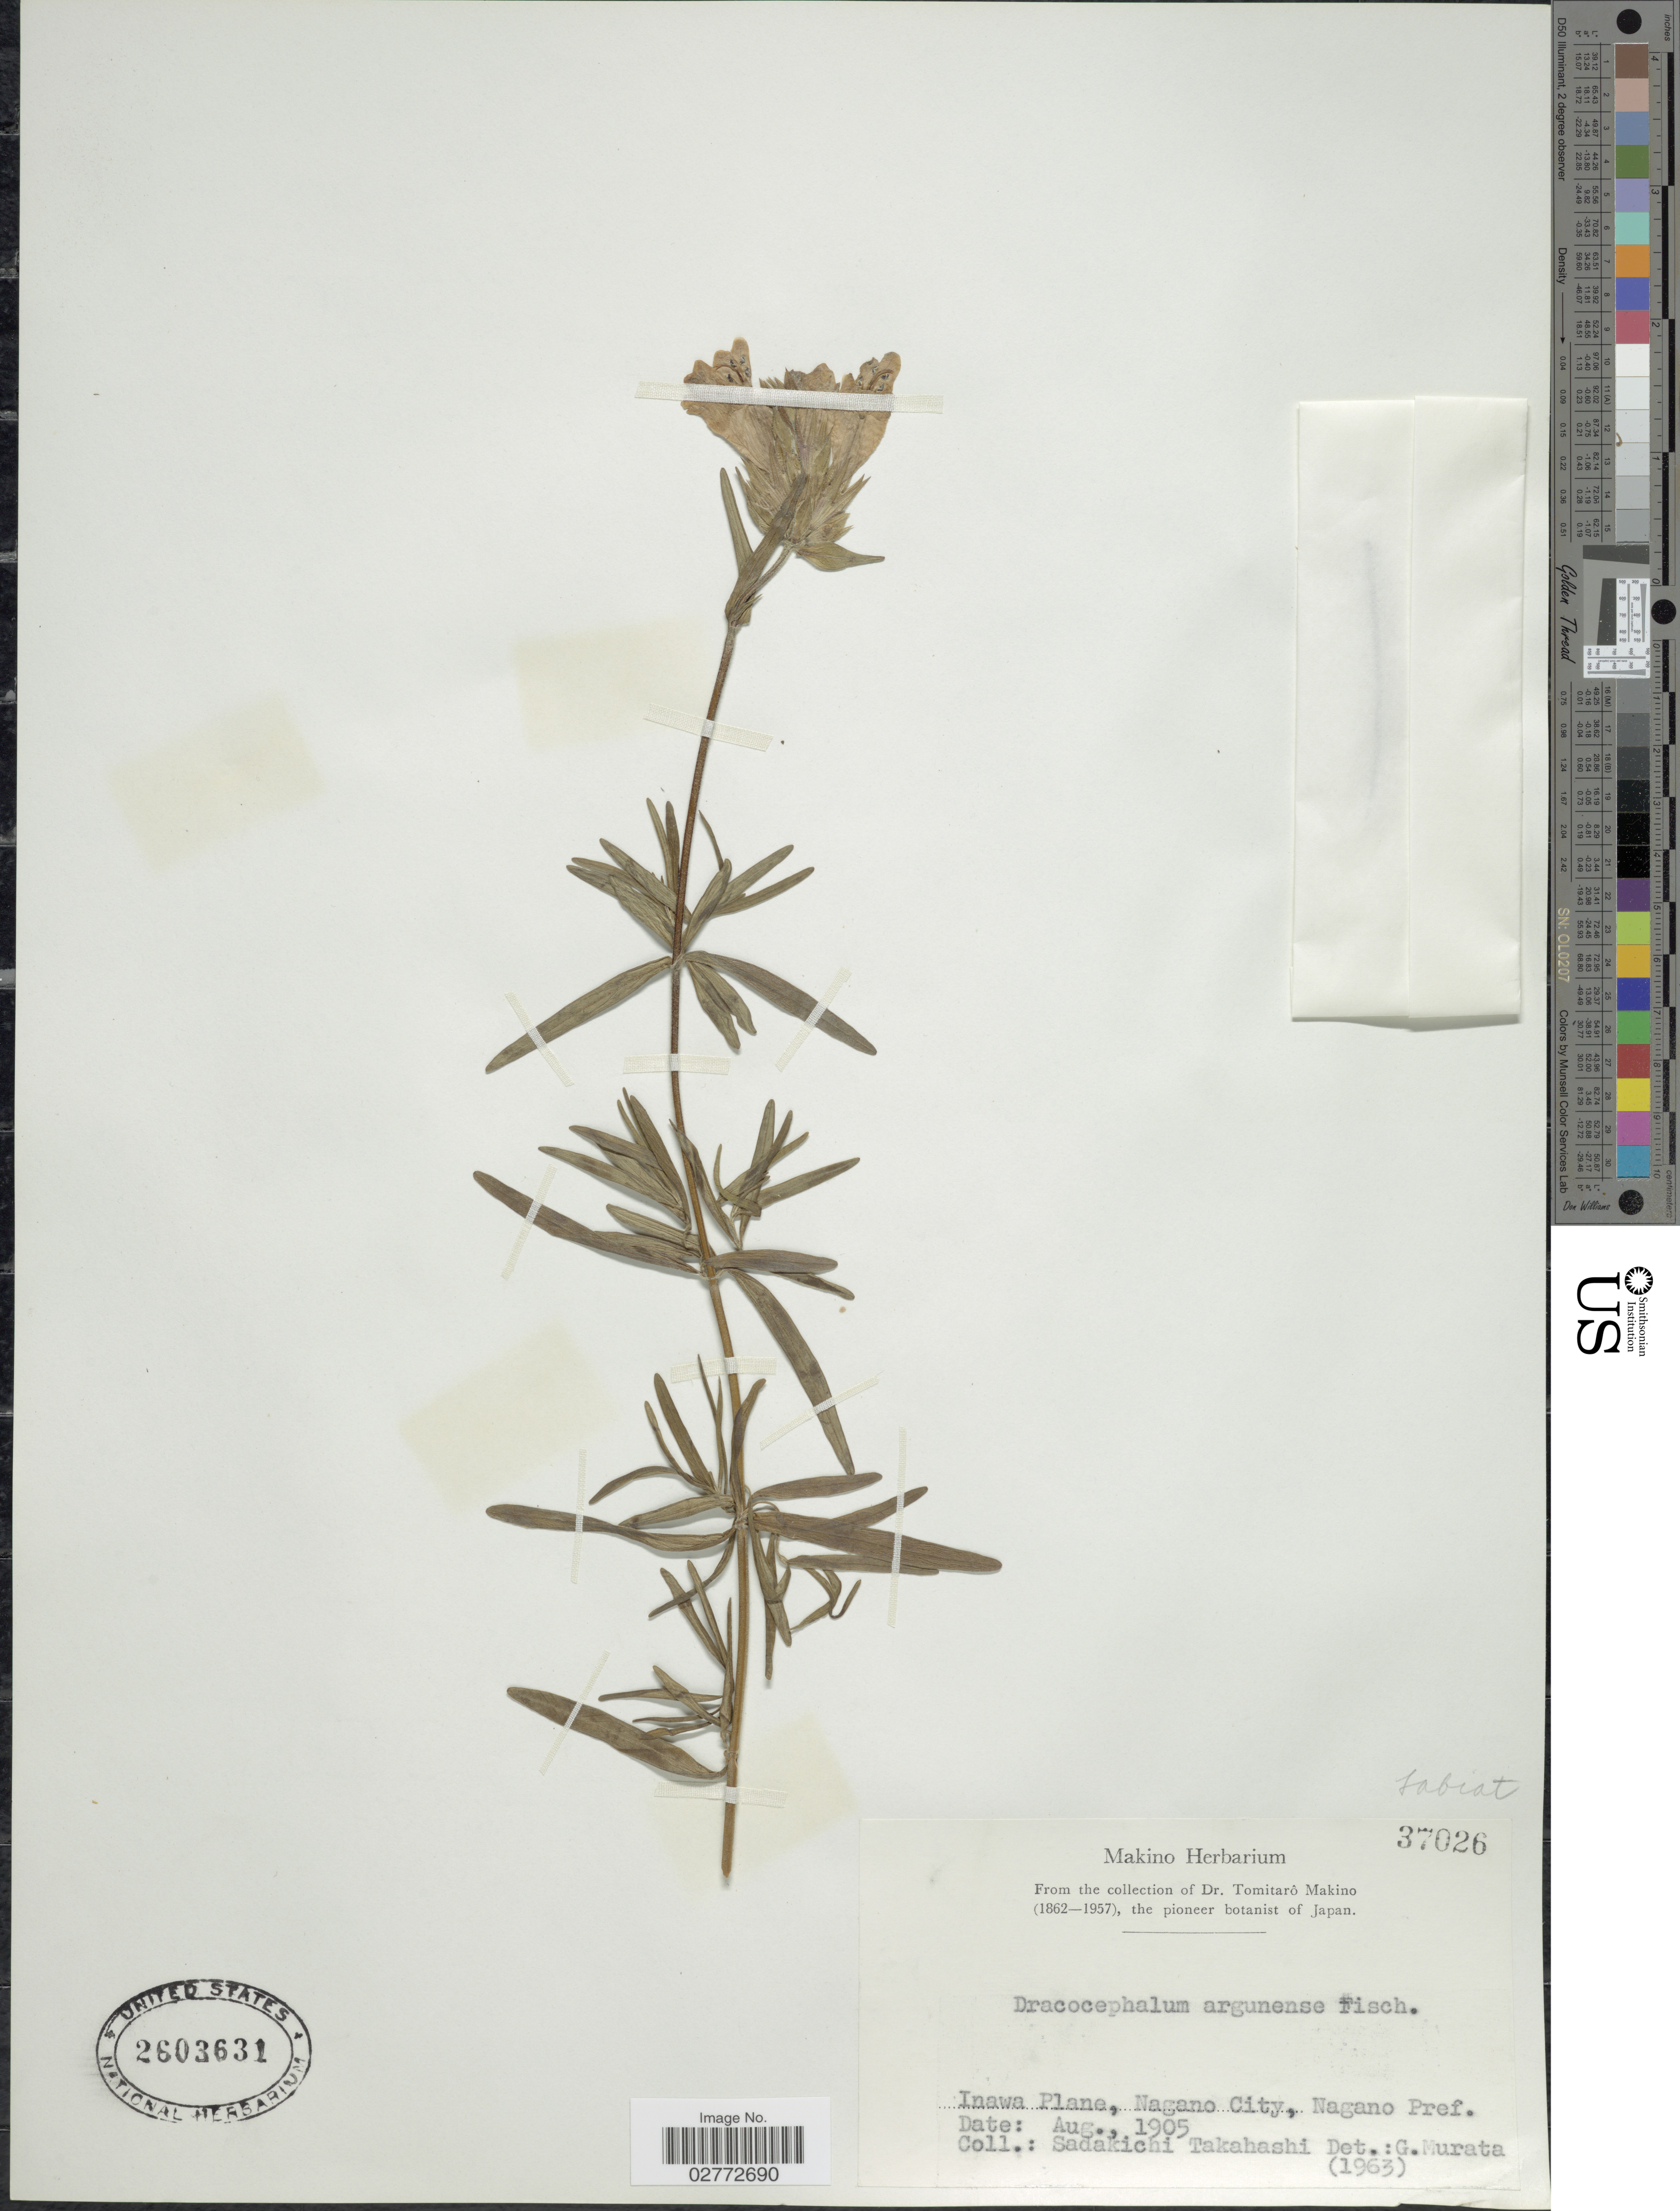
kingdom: Plantae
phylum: Tracheophyta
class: Magnoliopsida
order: Lamiales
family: Lamiaceae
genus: Dracocephalum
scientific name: Dracocephalum argunense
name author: Link ex Fisch.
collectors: S. Takahashi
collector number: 37026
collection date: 1905-08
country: Japan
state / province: Nagano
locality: Inawa Plane, Nagano City, Nagano Pref.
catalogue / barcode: US 2603631